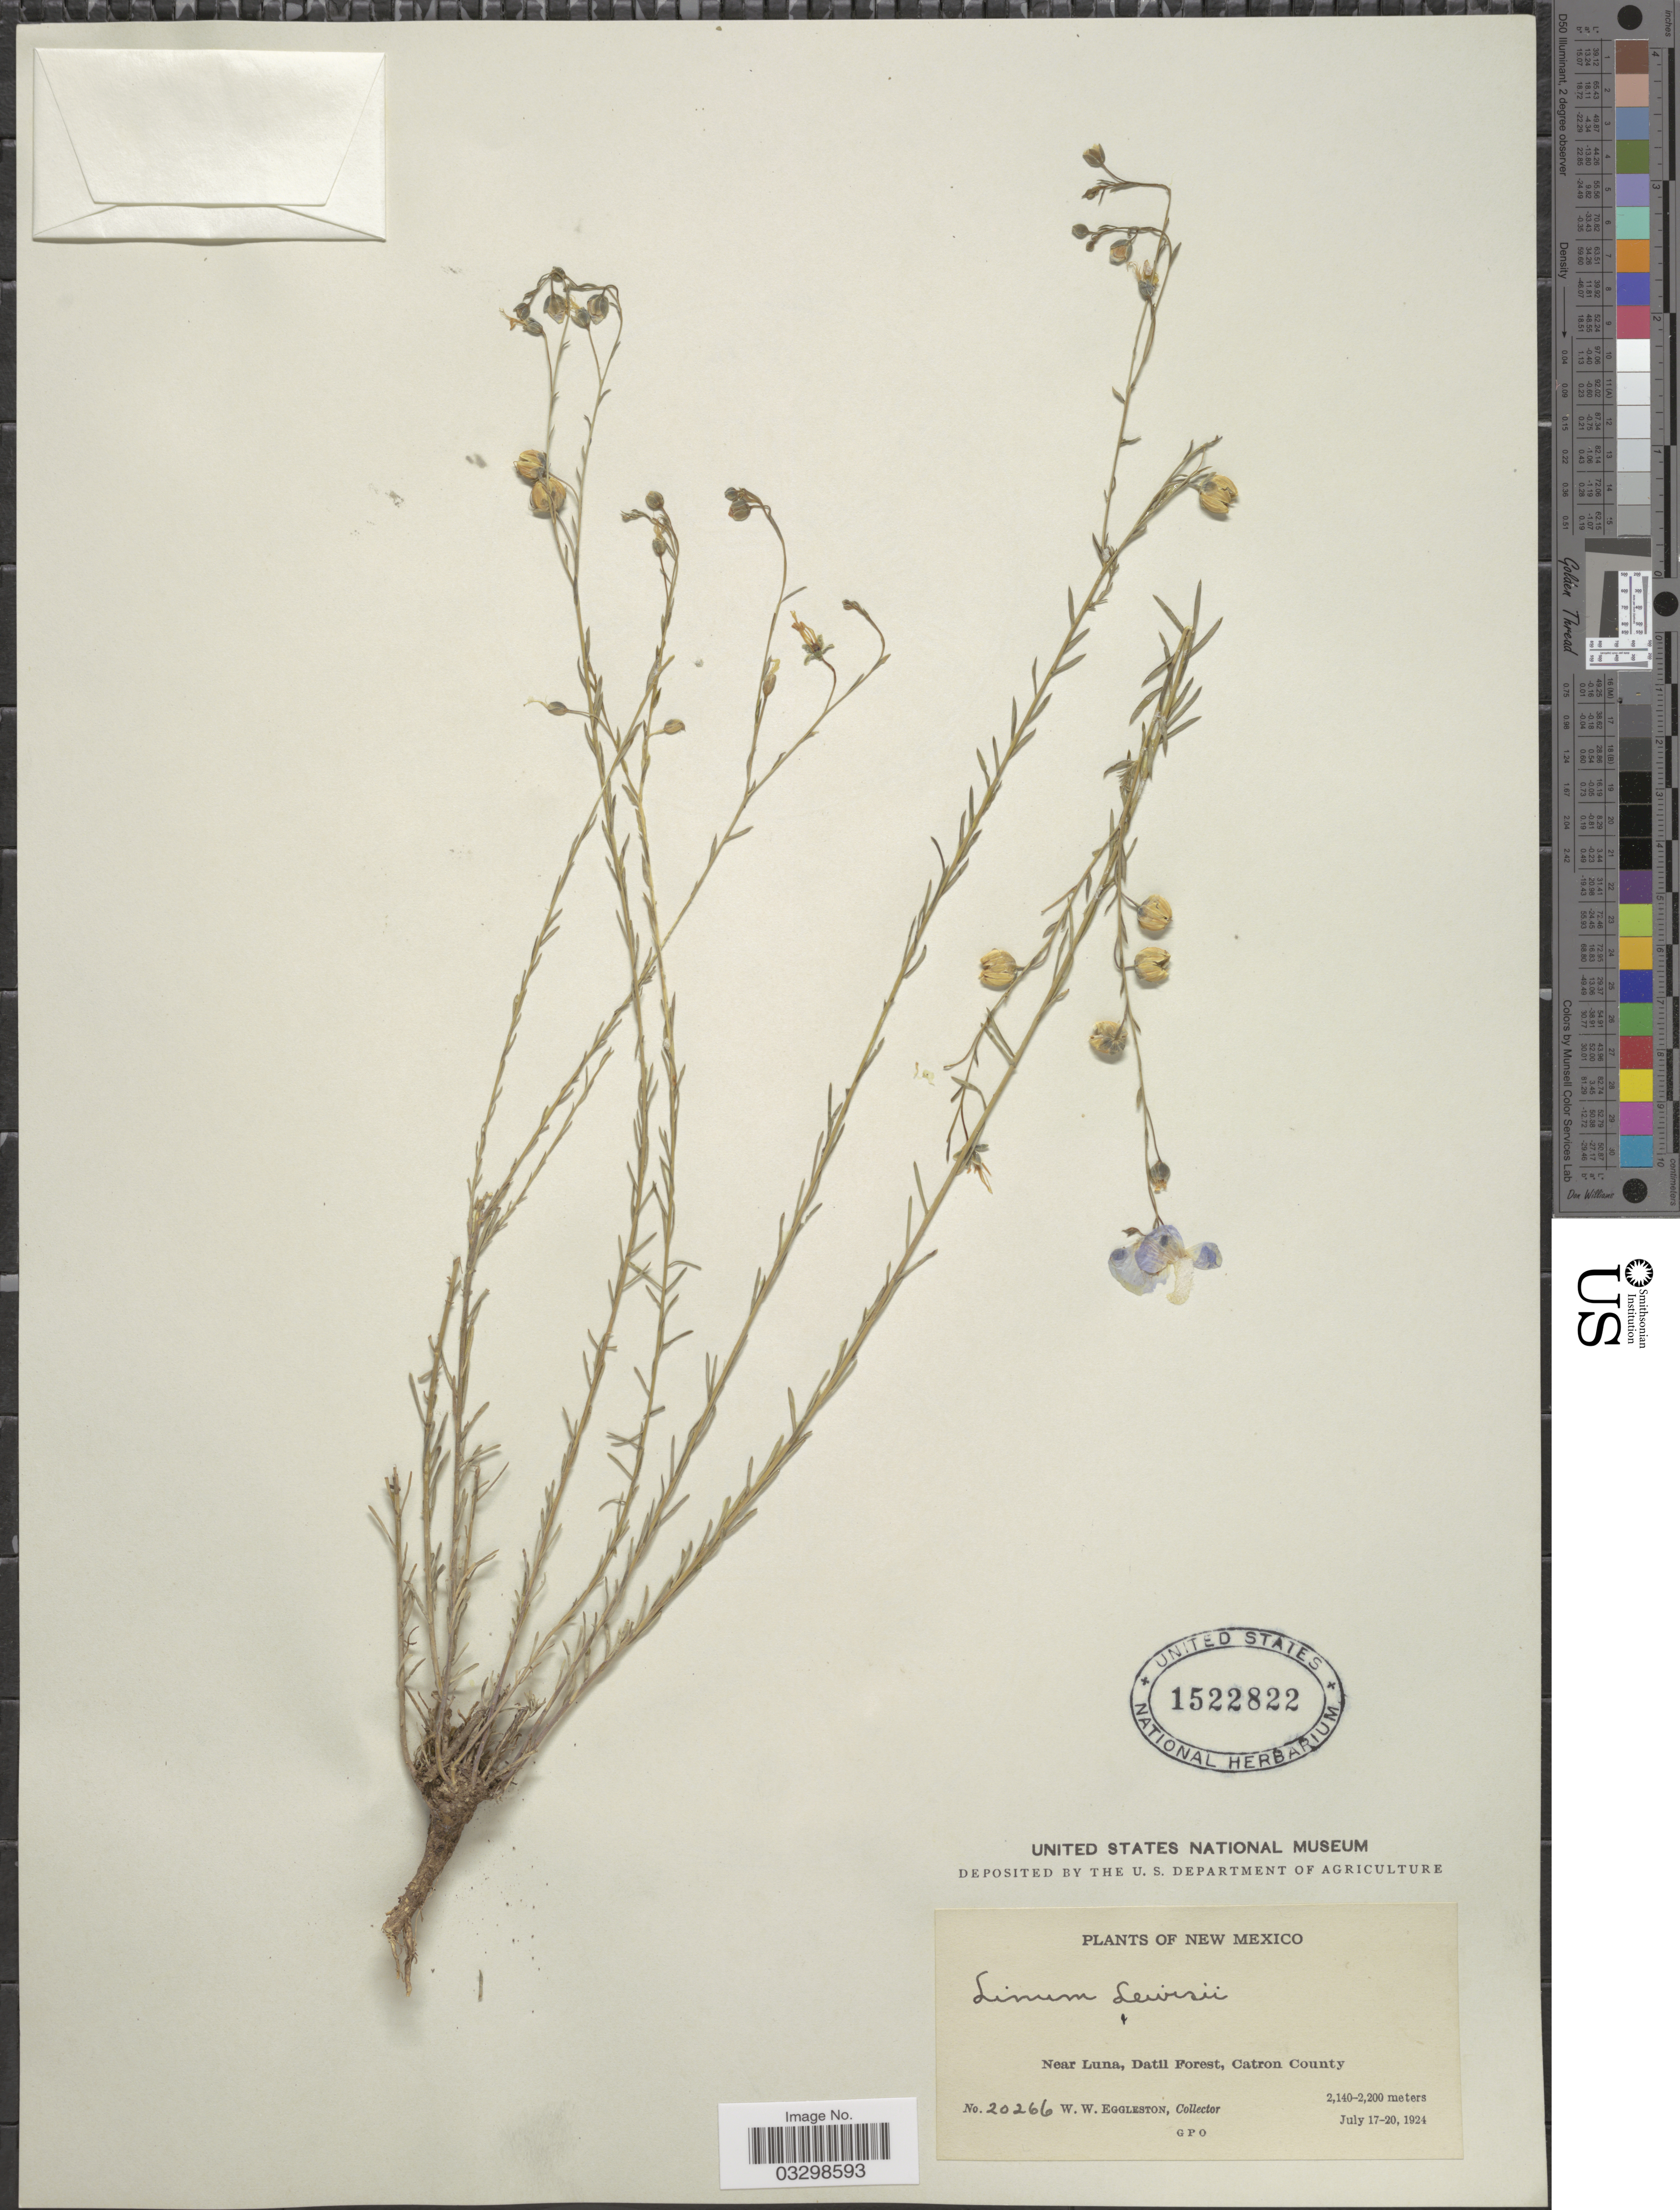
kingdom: Plantae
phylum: Tracheophyta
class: Magnoliopsida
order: Malpighiales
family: Linaceae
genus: Linum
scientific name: Linum lewisii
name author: Pursh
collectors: W. W. Eggleston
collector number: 20266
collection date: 1924-07-17/1924-07-20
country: United States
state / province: New Mexico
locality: Near Luna, Datil Forest, Catron County.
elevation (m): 2140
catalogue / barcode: US 1522822